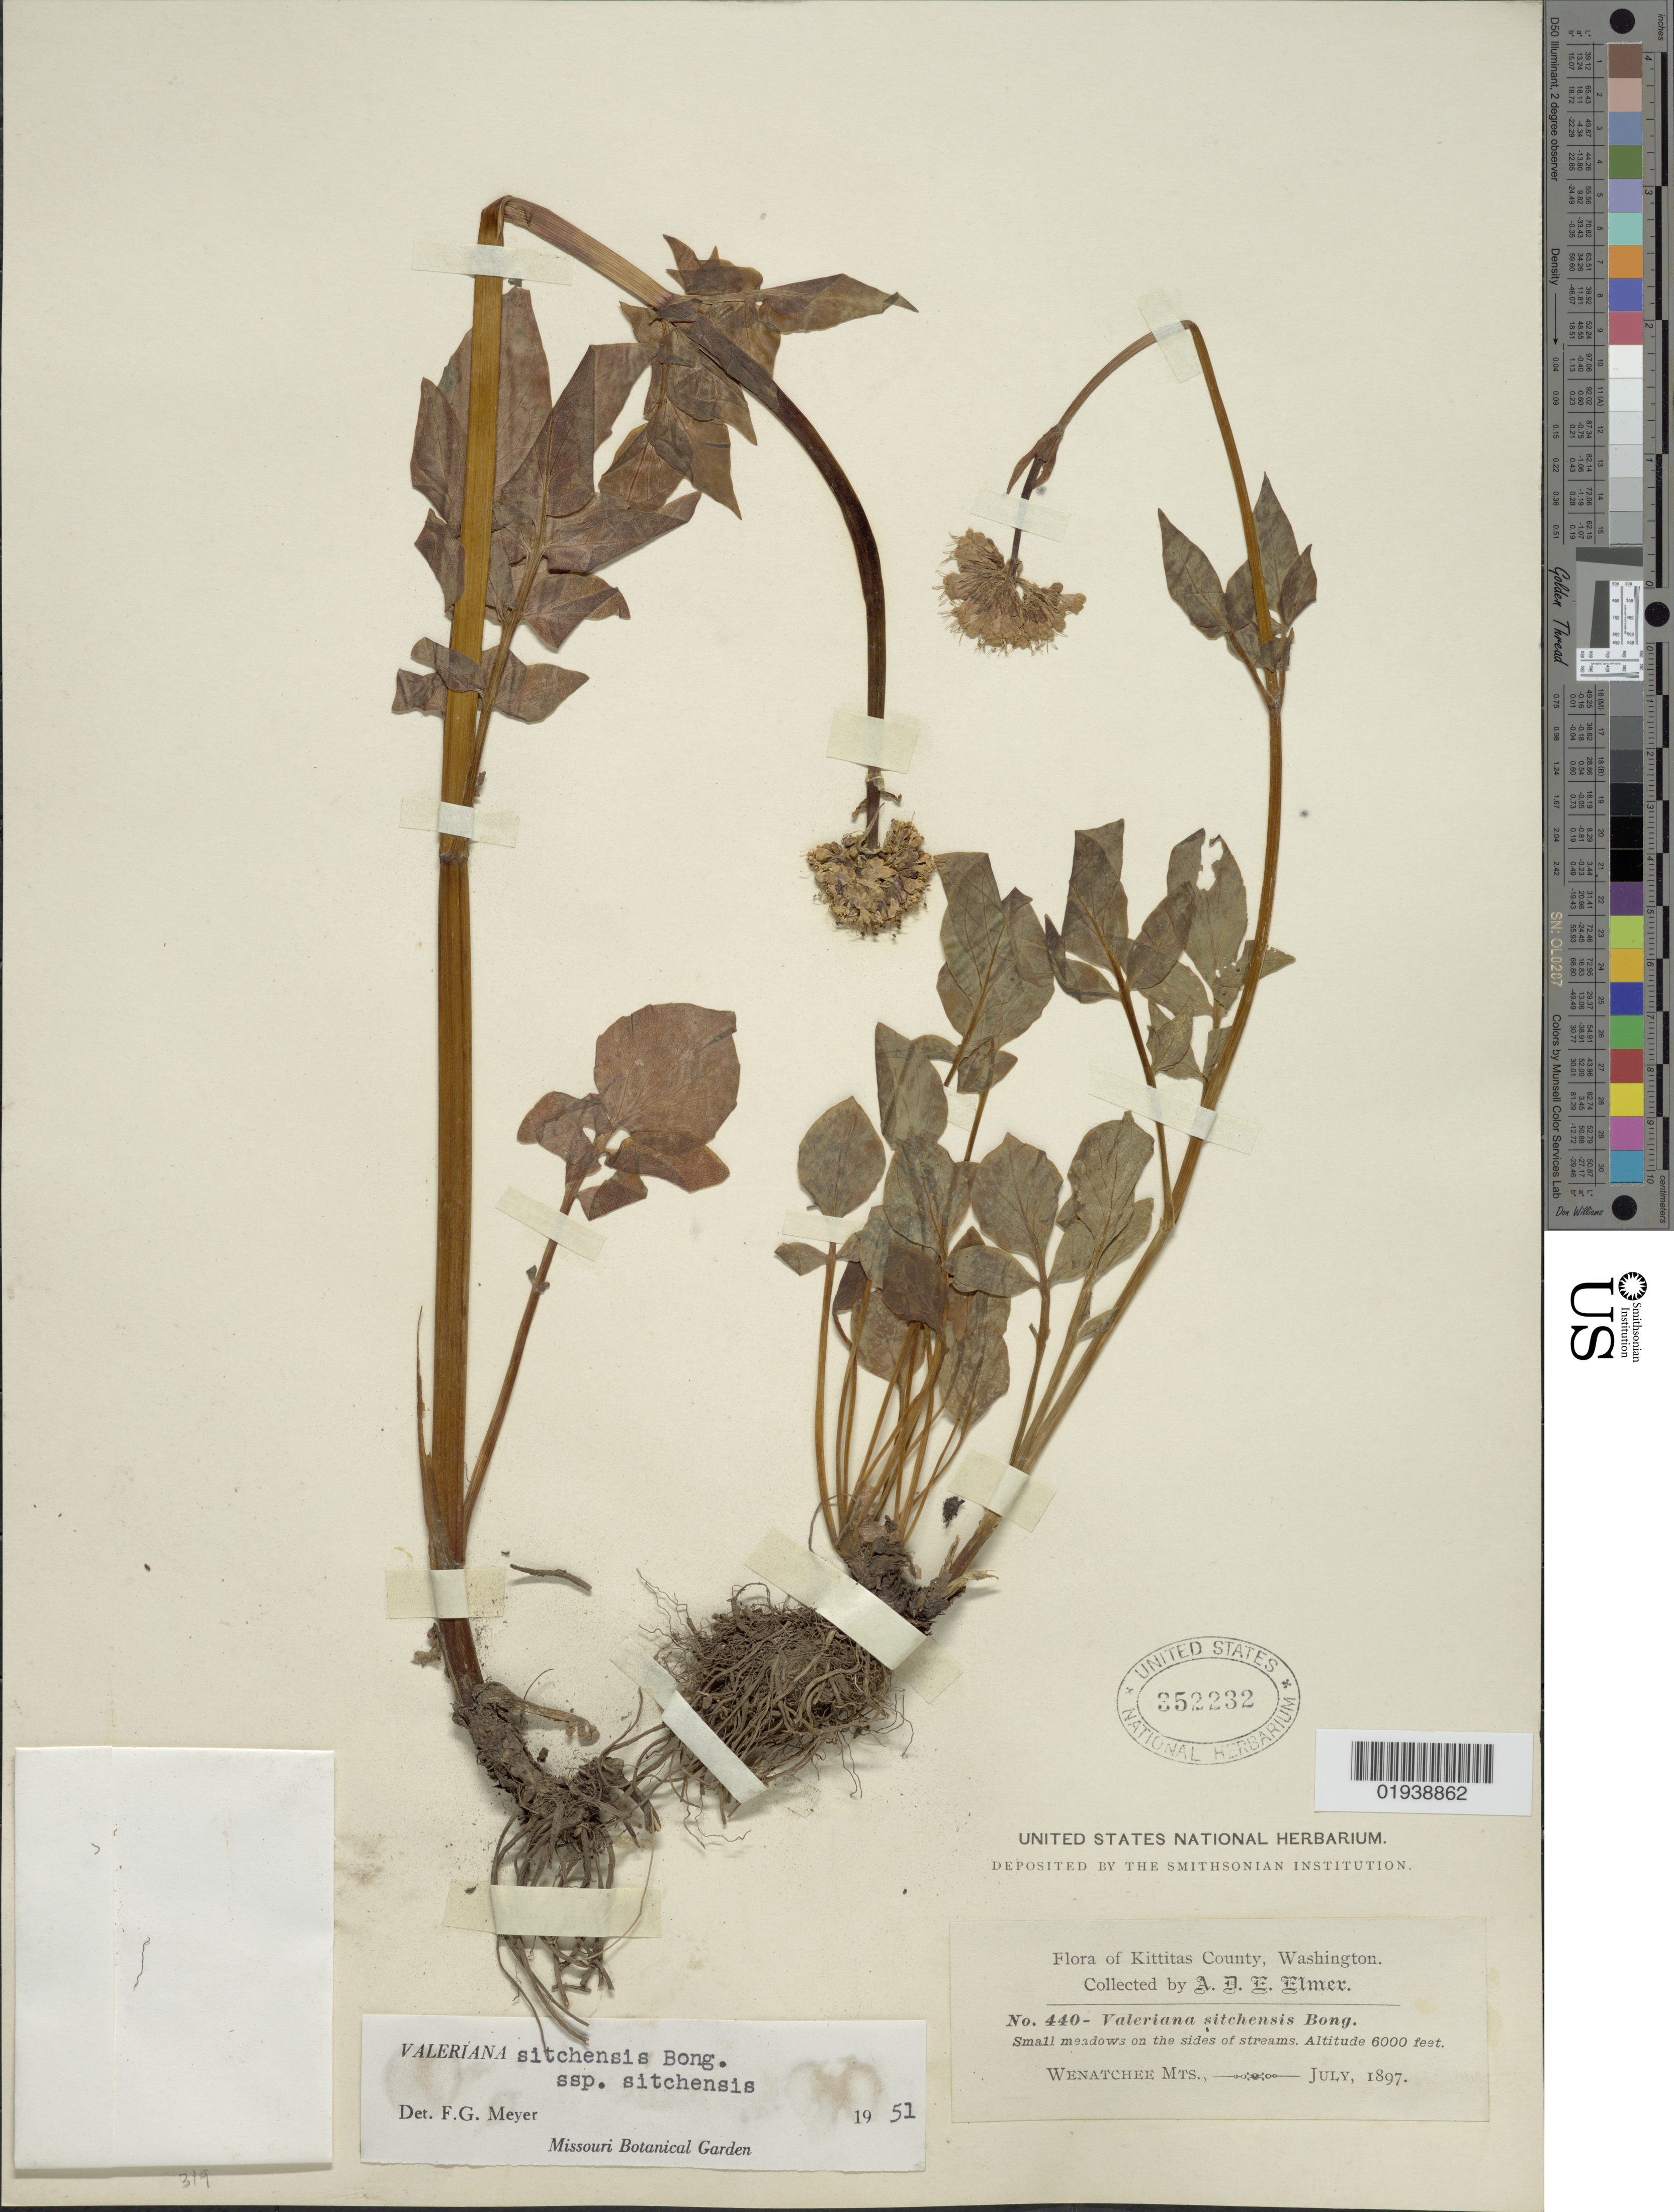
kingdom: Plantae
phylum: Tracheophyta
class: Magnoliopsida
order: Dipsacales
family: Caprifoliaceae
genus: Valeriana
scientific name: Valeriana sitchensis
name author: Bong.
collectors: A. D. E. Elmer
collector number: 440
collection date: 1897-07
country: United States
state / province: Washington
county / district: Kittitas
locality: Kittitas County, Wenatchee Mts.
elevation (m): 1829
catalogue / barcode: US 352232